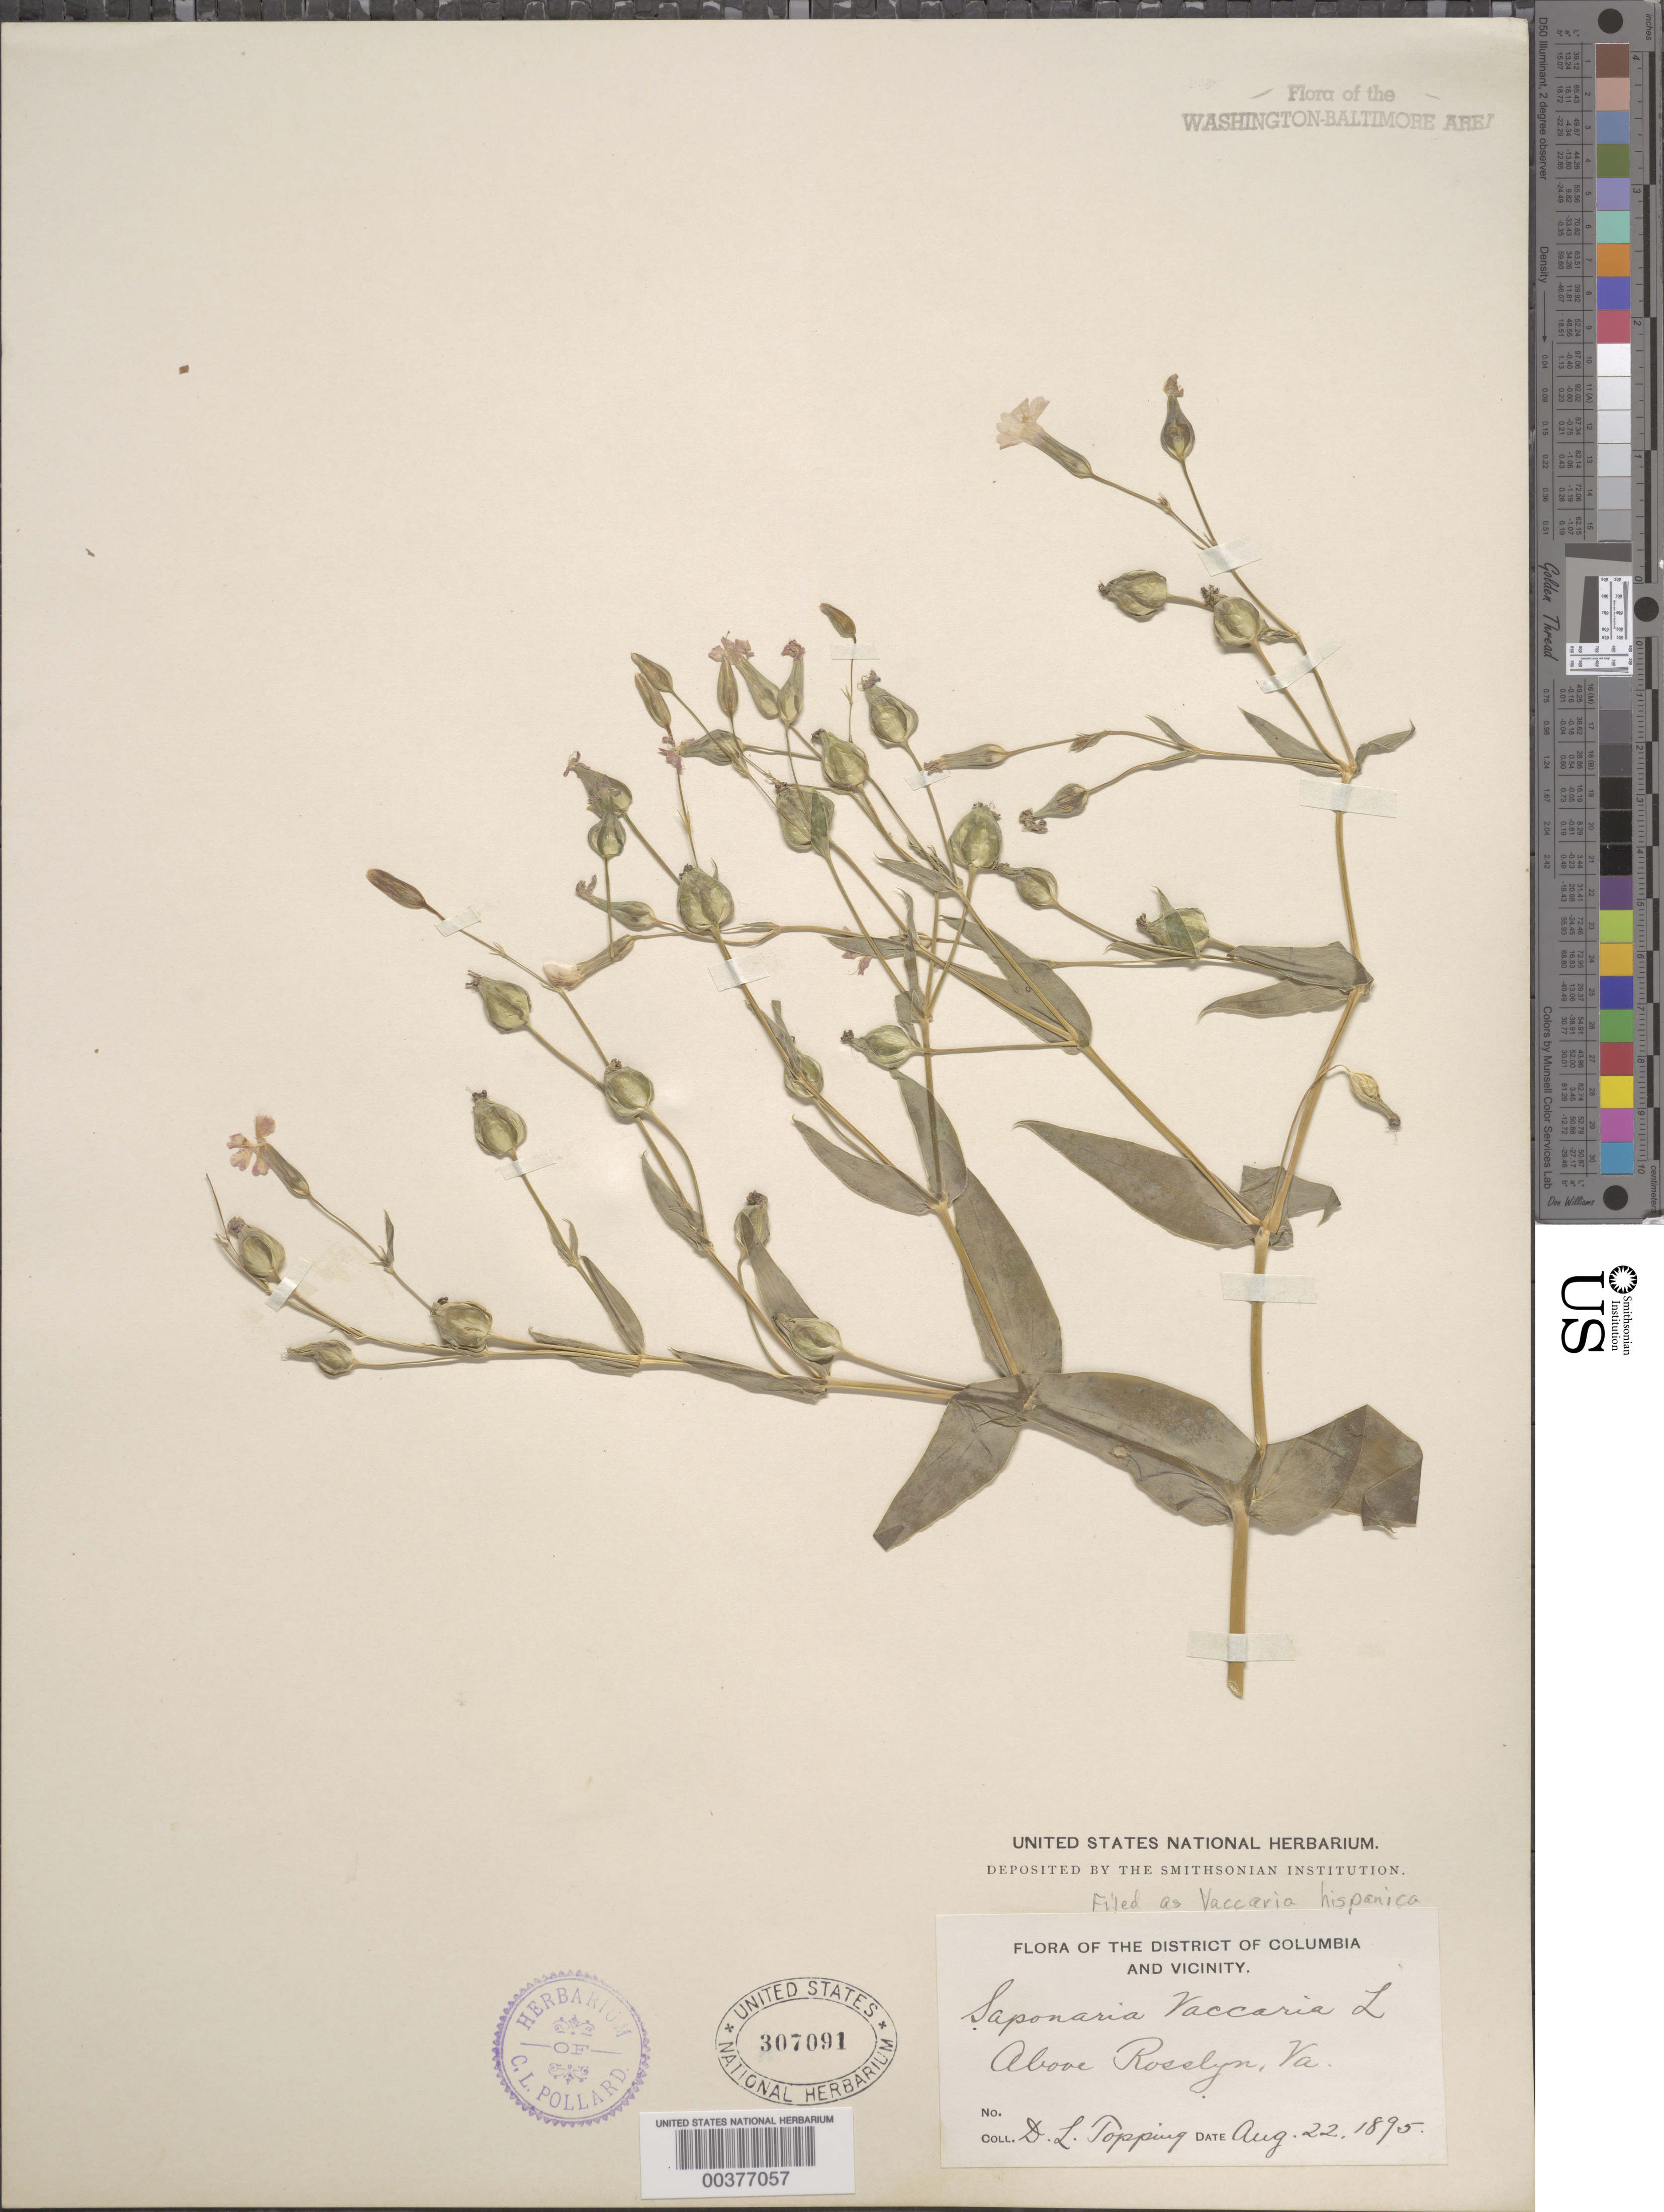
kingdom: Plantae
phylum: Tracheophyta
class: Magnoliopsida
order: Caryophyllales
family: Caryophyllaceae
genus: Vaccaria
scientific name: Vaccaria hispanica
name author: (Mill.) Rauschert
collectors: D. L. Topping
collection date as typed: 22 Aug 1895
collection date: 1895-08-22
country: United States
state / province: Virginia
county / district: Arlington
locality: Above Rosslyn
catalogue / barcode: US 307091